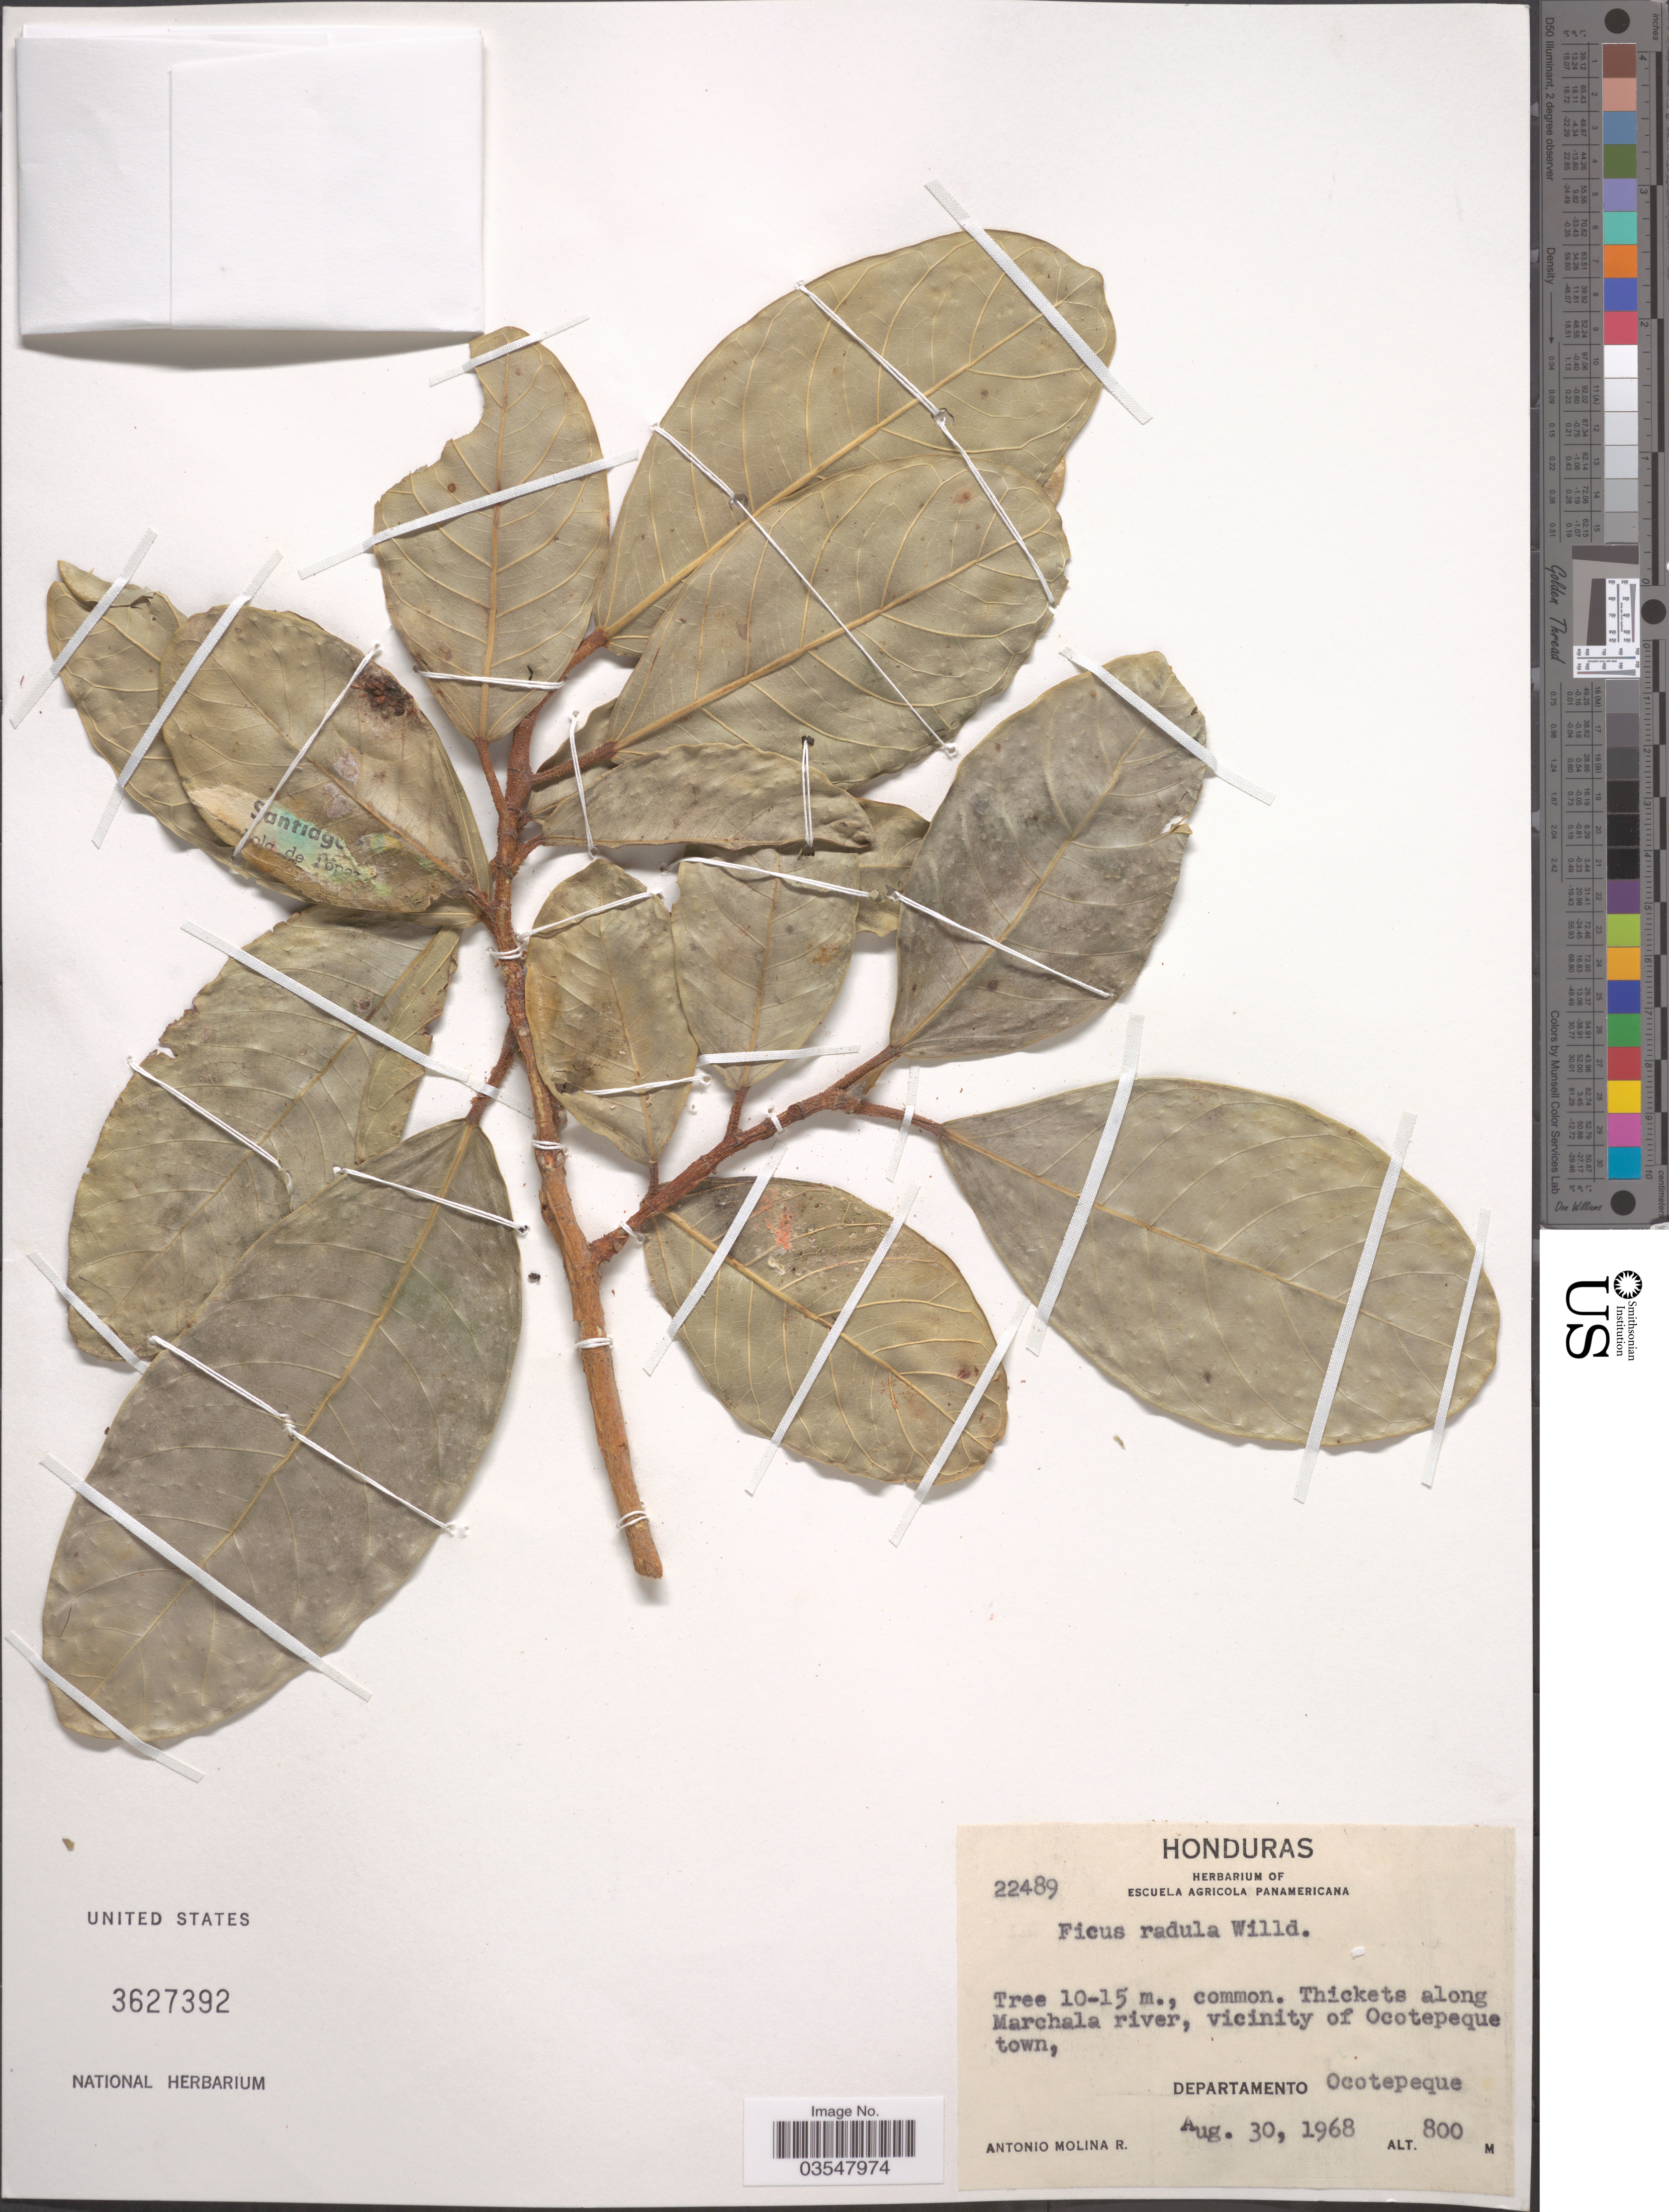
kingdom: Plantae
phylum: Tracheophyta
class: Magnoliopsida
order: Rosales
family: Moraceae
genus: Ficus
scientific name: Ficus radula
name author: Humb. & Bonpl. ex Willd.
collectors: A. Molina R.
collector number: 22489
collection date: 1968-08-30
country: Honduras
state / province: Ocotepeque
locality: Thickets along Marchala river, vicinity of Ocotepeque town, Departamento Ocotepeque.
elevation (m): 800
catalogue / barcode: US 3627392